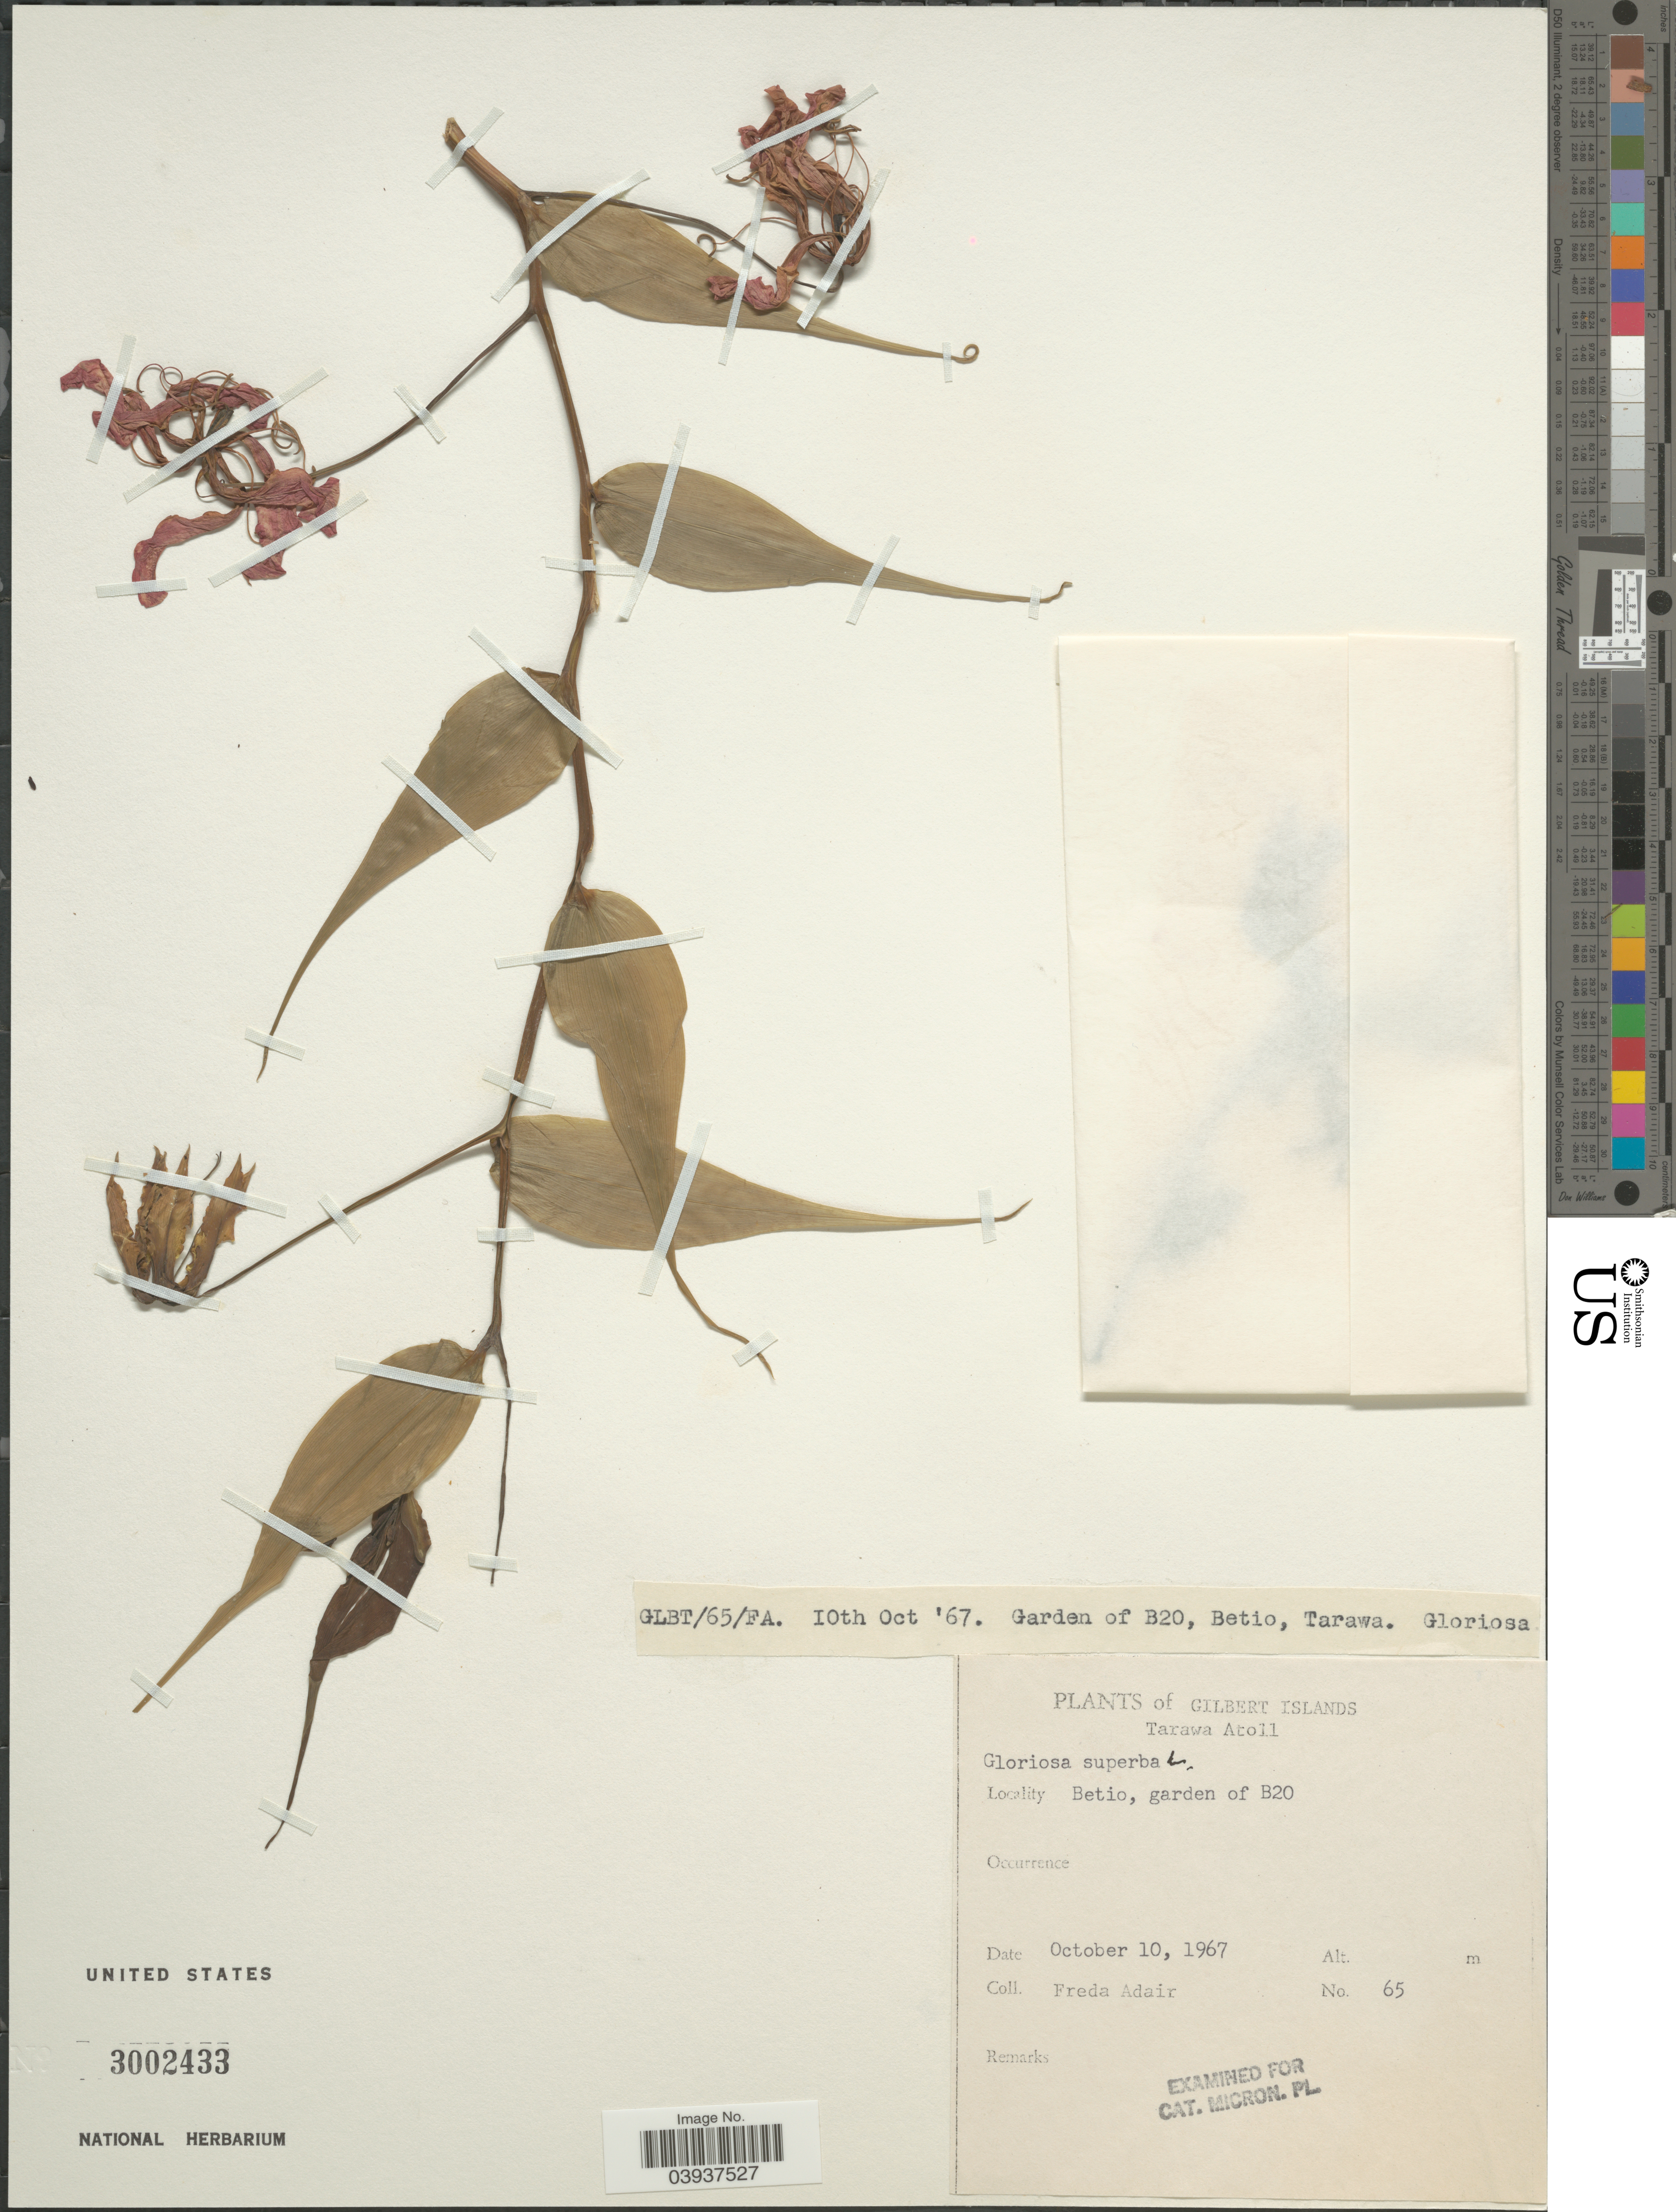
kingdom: Plantae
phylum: Tracheophyta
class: Liliopsida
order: Liliales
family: Colchicaceae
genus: Gloriosa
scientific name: Gloriosa superba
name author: L.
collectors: F. Adair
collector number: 65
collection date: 1967-10-10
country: Kiribati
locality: Gilbert Islands. Tarawa Atoll. Betio, garden of B20.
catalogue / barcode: US 3002433